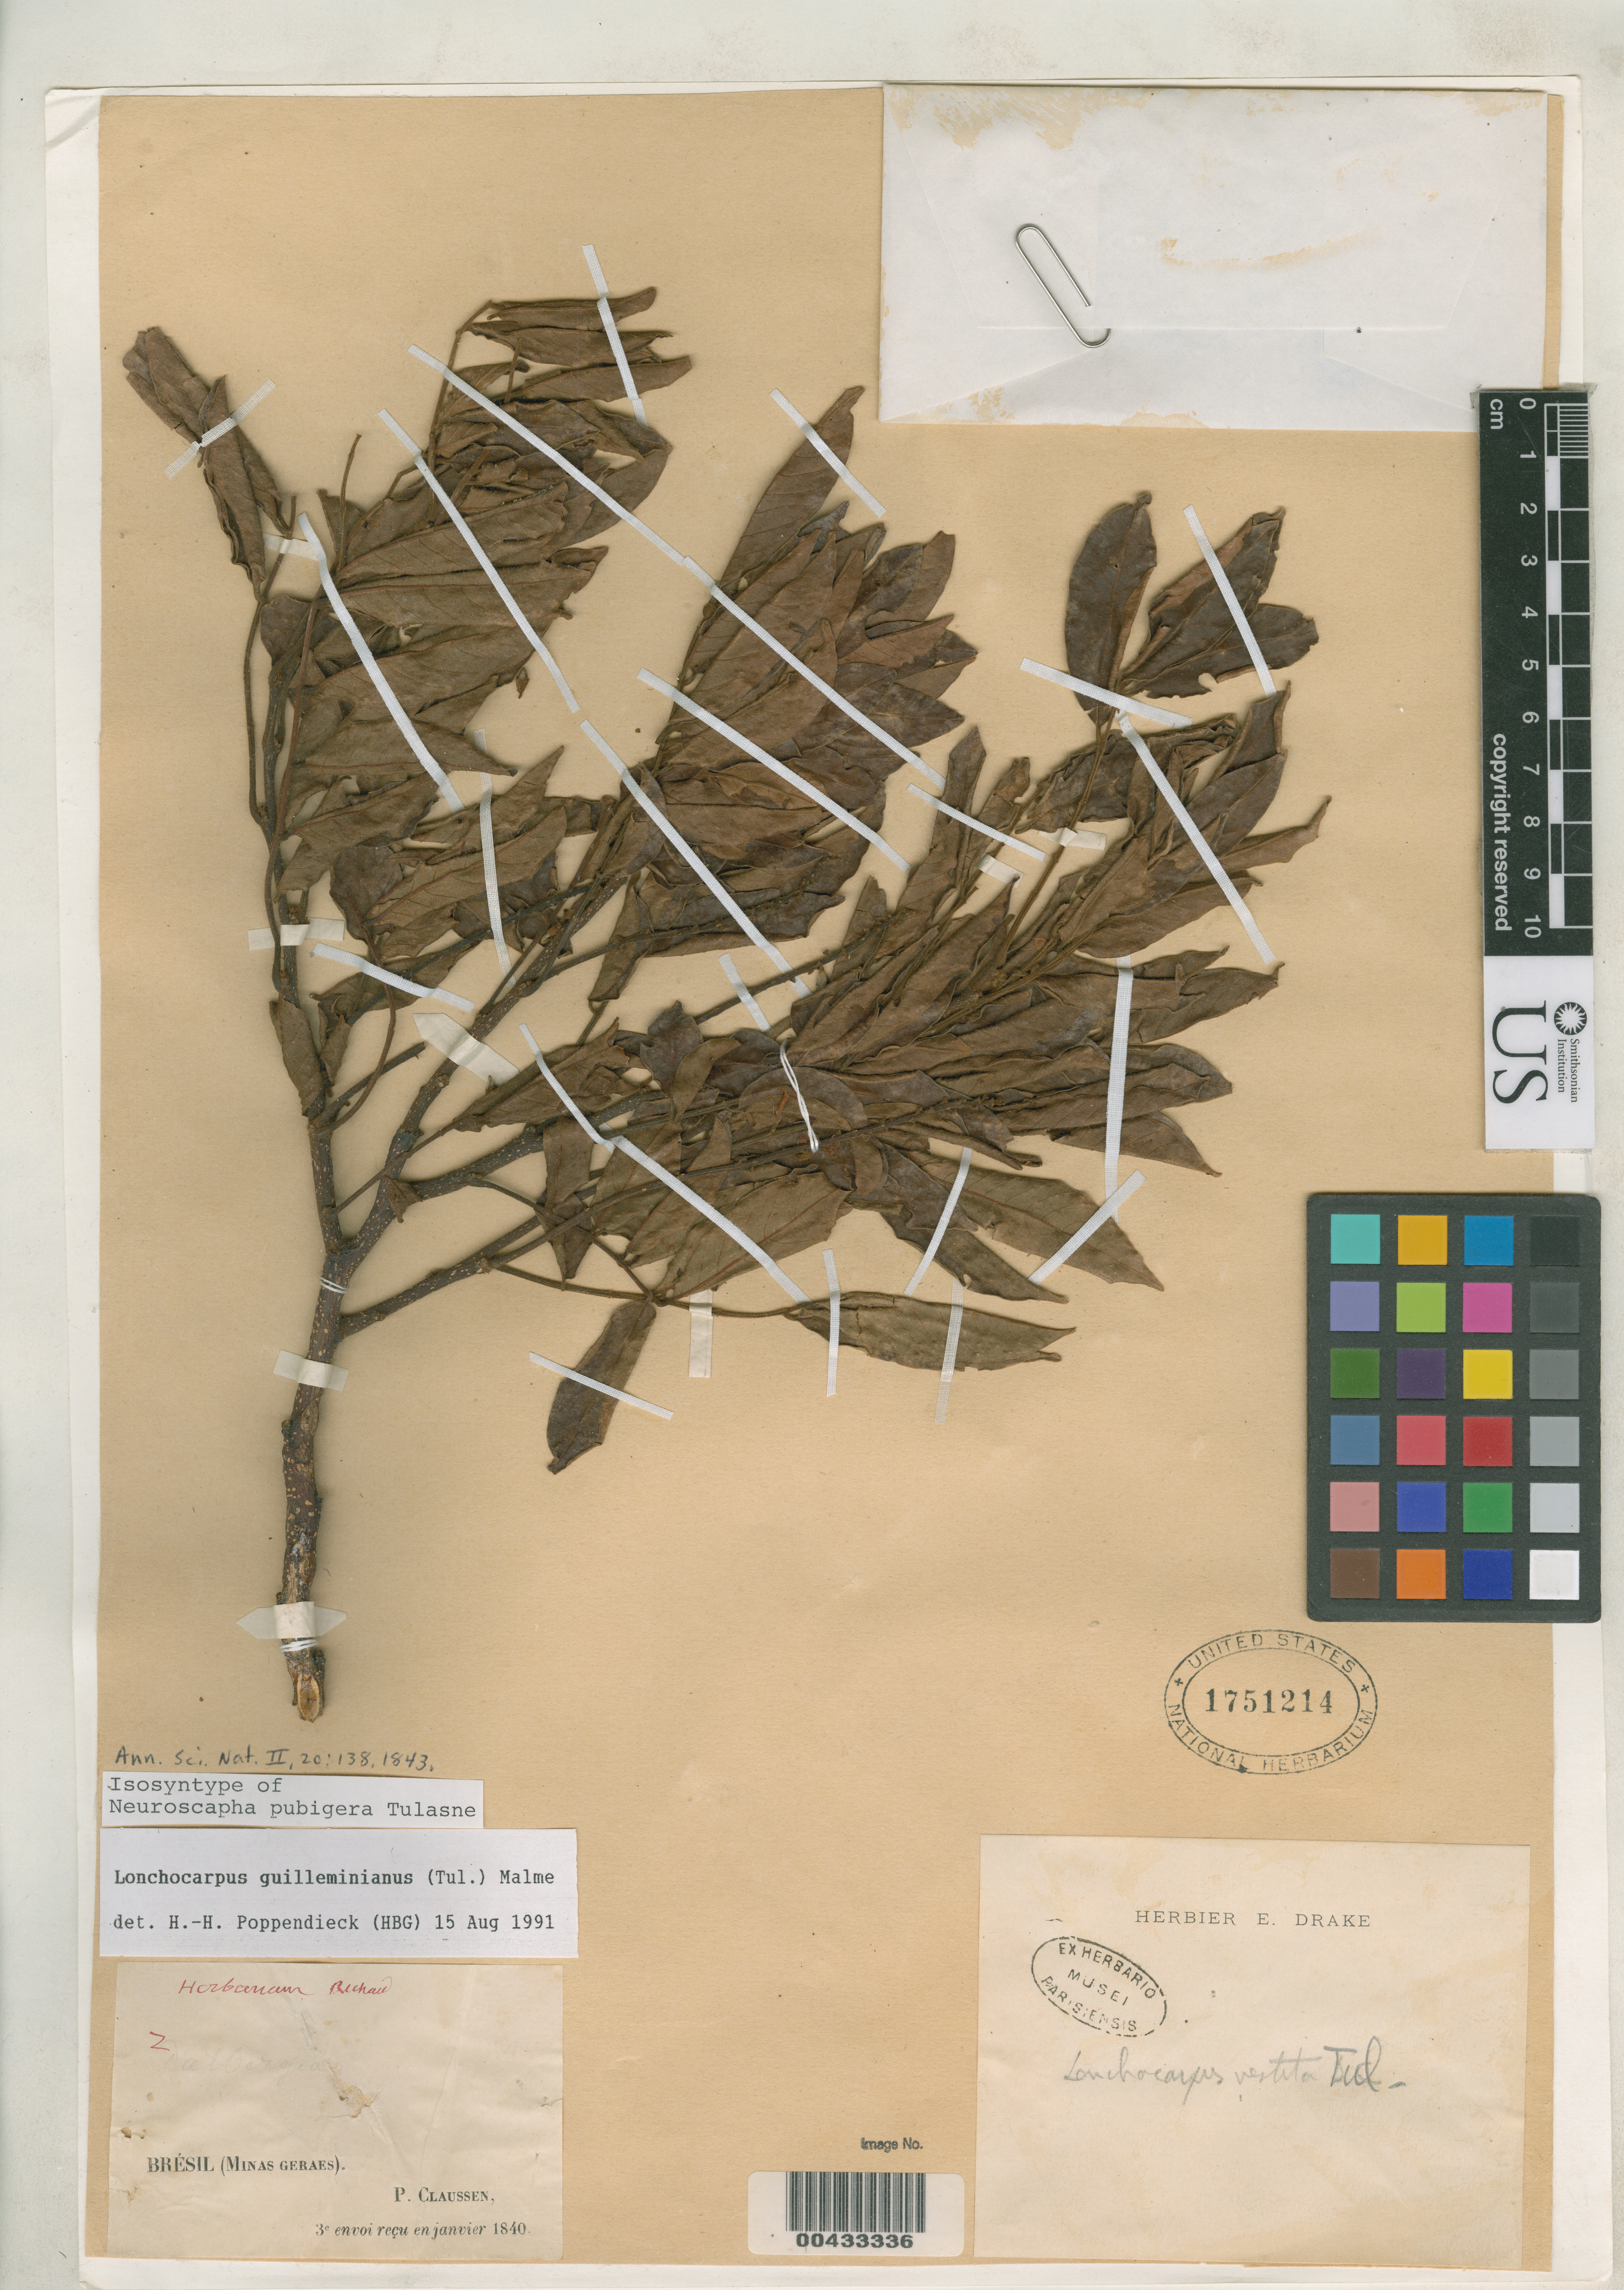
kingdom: Plantae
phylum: Tracheophyta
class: Magnoliopsida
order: Fabales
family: Fabaceae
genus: Neuroscapha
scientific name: Neuroscapha pubigera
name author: Tul.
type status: Isosyntype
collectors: P. Claussen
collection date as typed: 03 Jan 1890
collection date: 1890-01-03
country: Brazil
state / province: Minas Gerais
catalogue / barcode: US 1751214